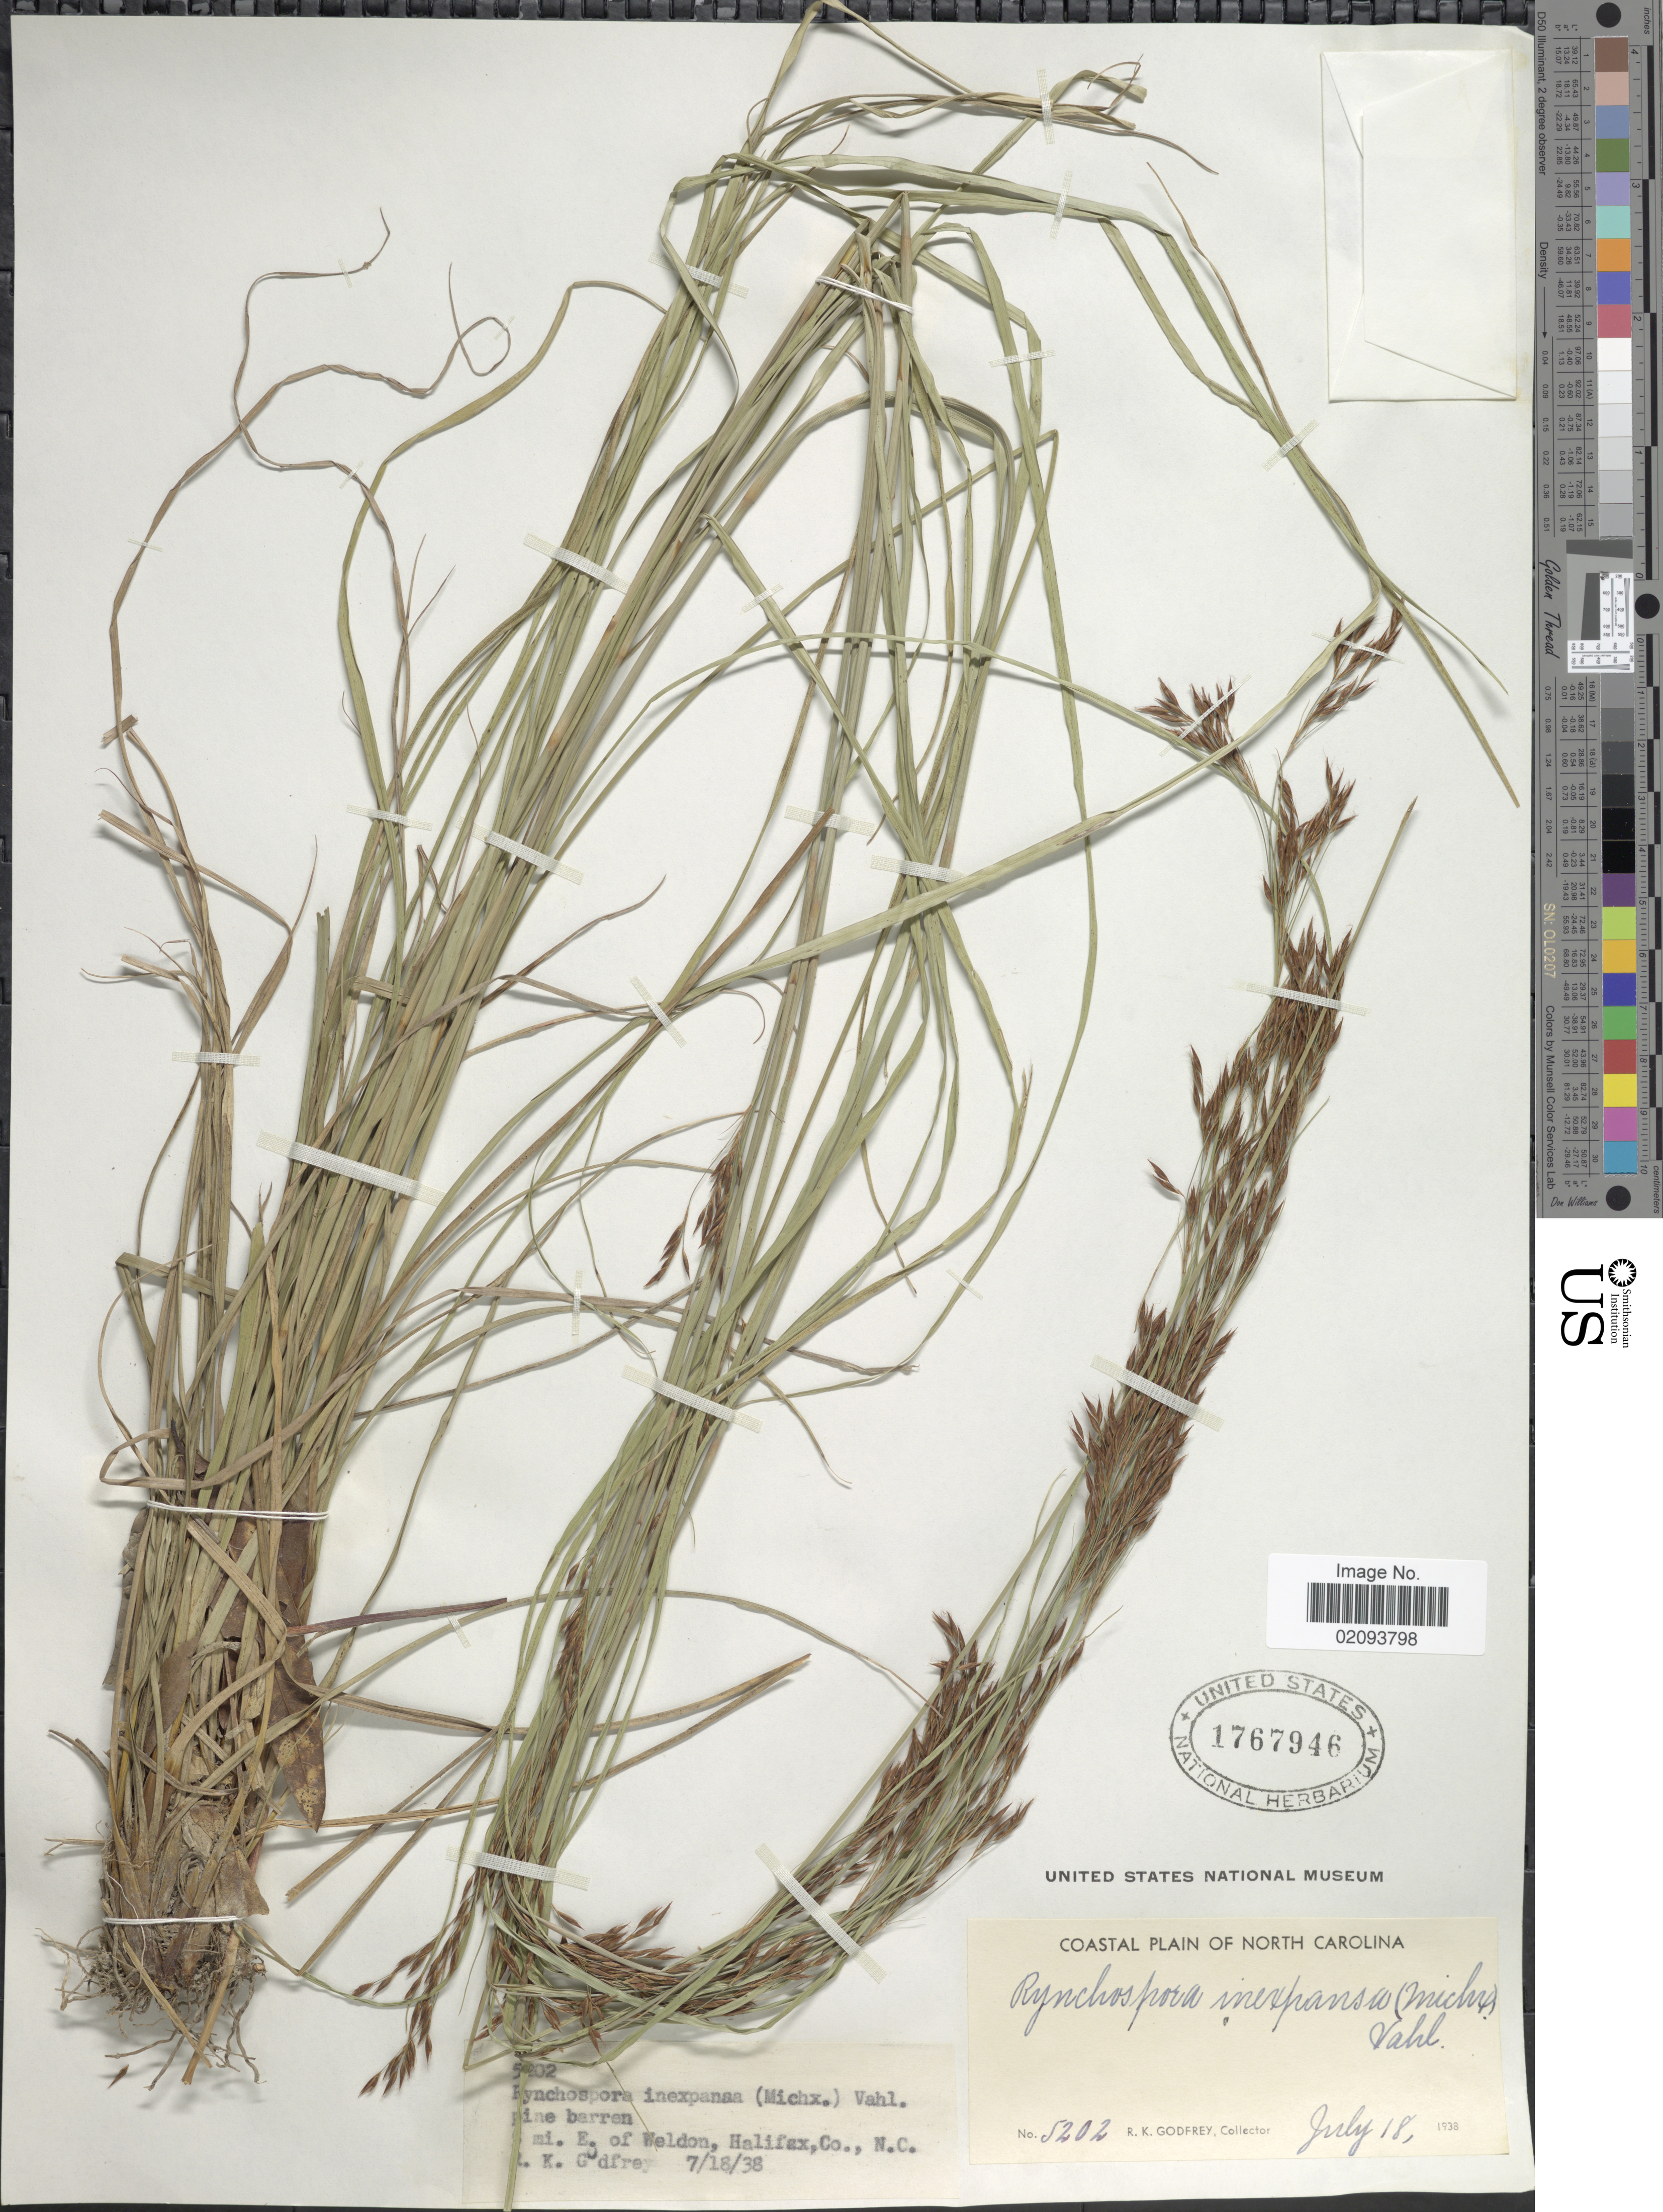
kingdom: Plantae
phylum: Tracheophyta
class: Liliopsida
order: Poales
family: Cyperaceae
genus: Rhynchospora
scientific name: Rhynchospora inexpansa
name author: (Michx.) Vahl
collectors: R. K. Godfrey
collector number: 5202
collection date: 1938-07-18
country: United States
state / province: North Carolina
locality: Coastal Plain of North Carolina. Pine barren. [illegible text] mi. E. of Weldon, Halifax Co.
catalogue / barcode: US 1767946